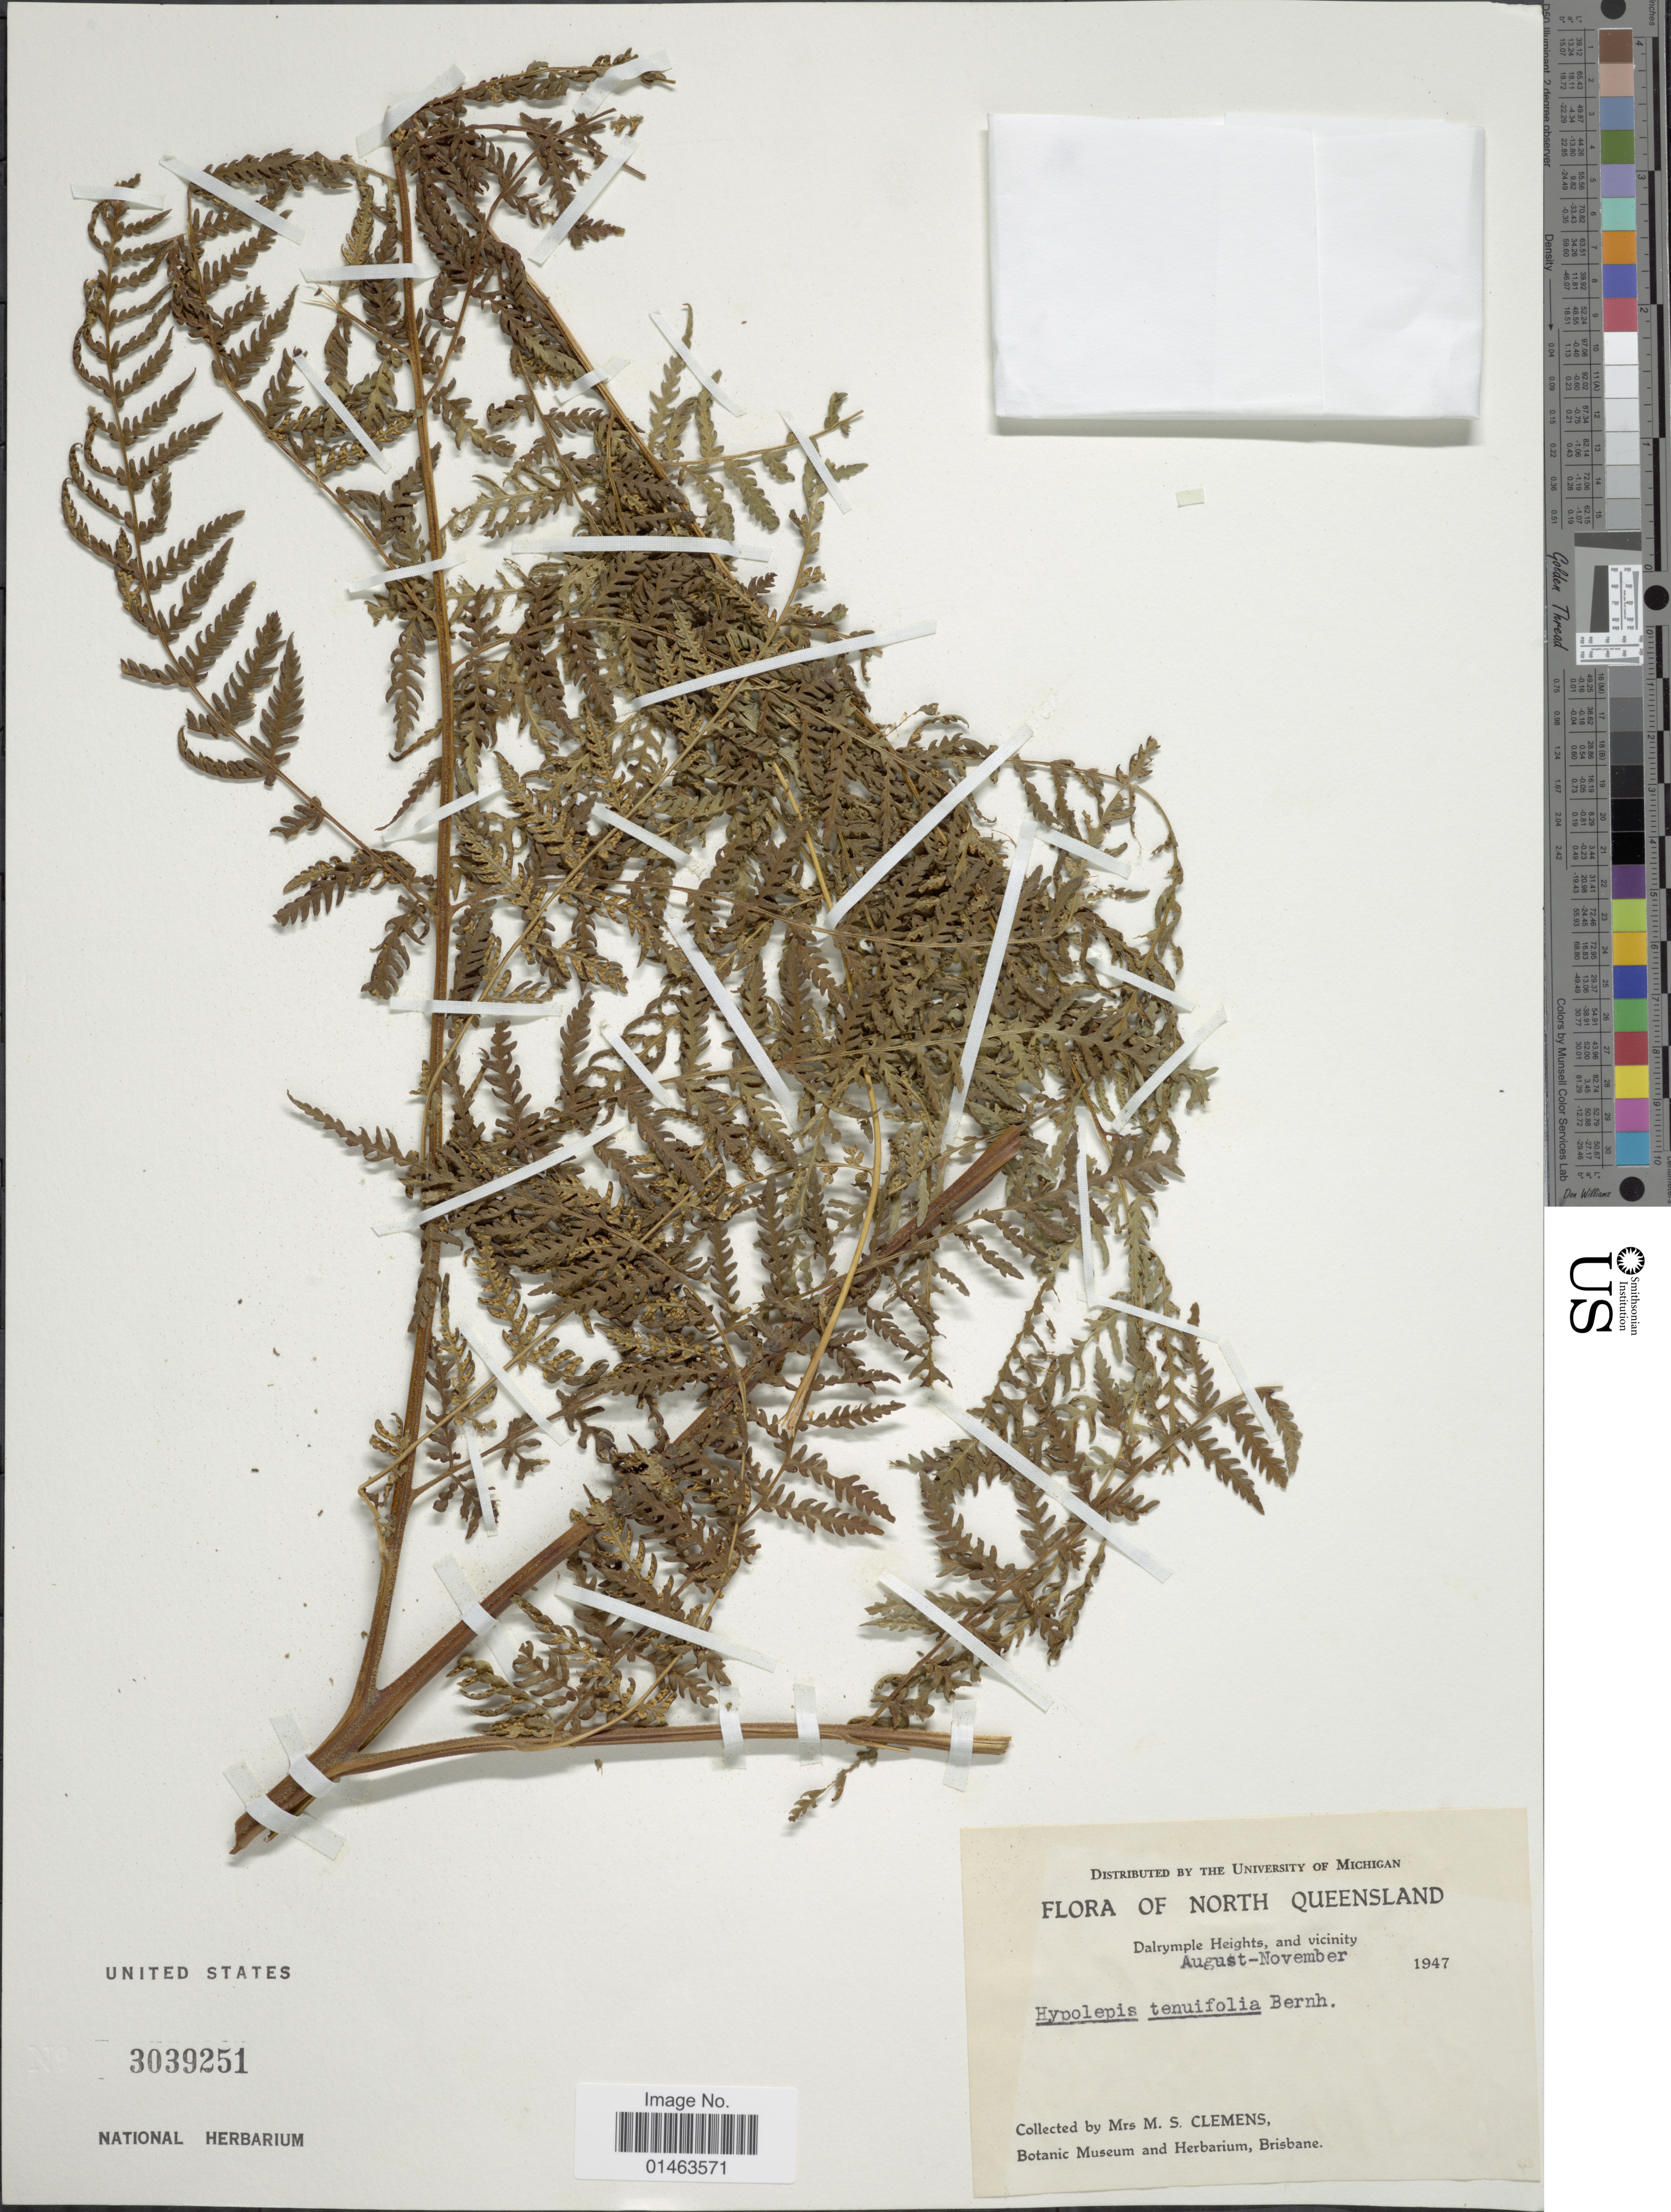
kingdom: Plantae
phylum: Tracheophyta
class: Polypodiopsida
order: Polypodiales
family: Dennstaedtiaceae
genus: Hypolepis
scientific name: Hypolepis tenuifolia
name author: (G. Forst.) Bernh.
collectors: M. S. Clemens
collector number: s,n,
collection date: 1947-08/1947-11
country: Australia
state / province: Queensland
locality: North Queensland, Dalrymple Heights, and vicinity.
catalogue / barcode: US 3039251